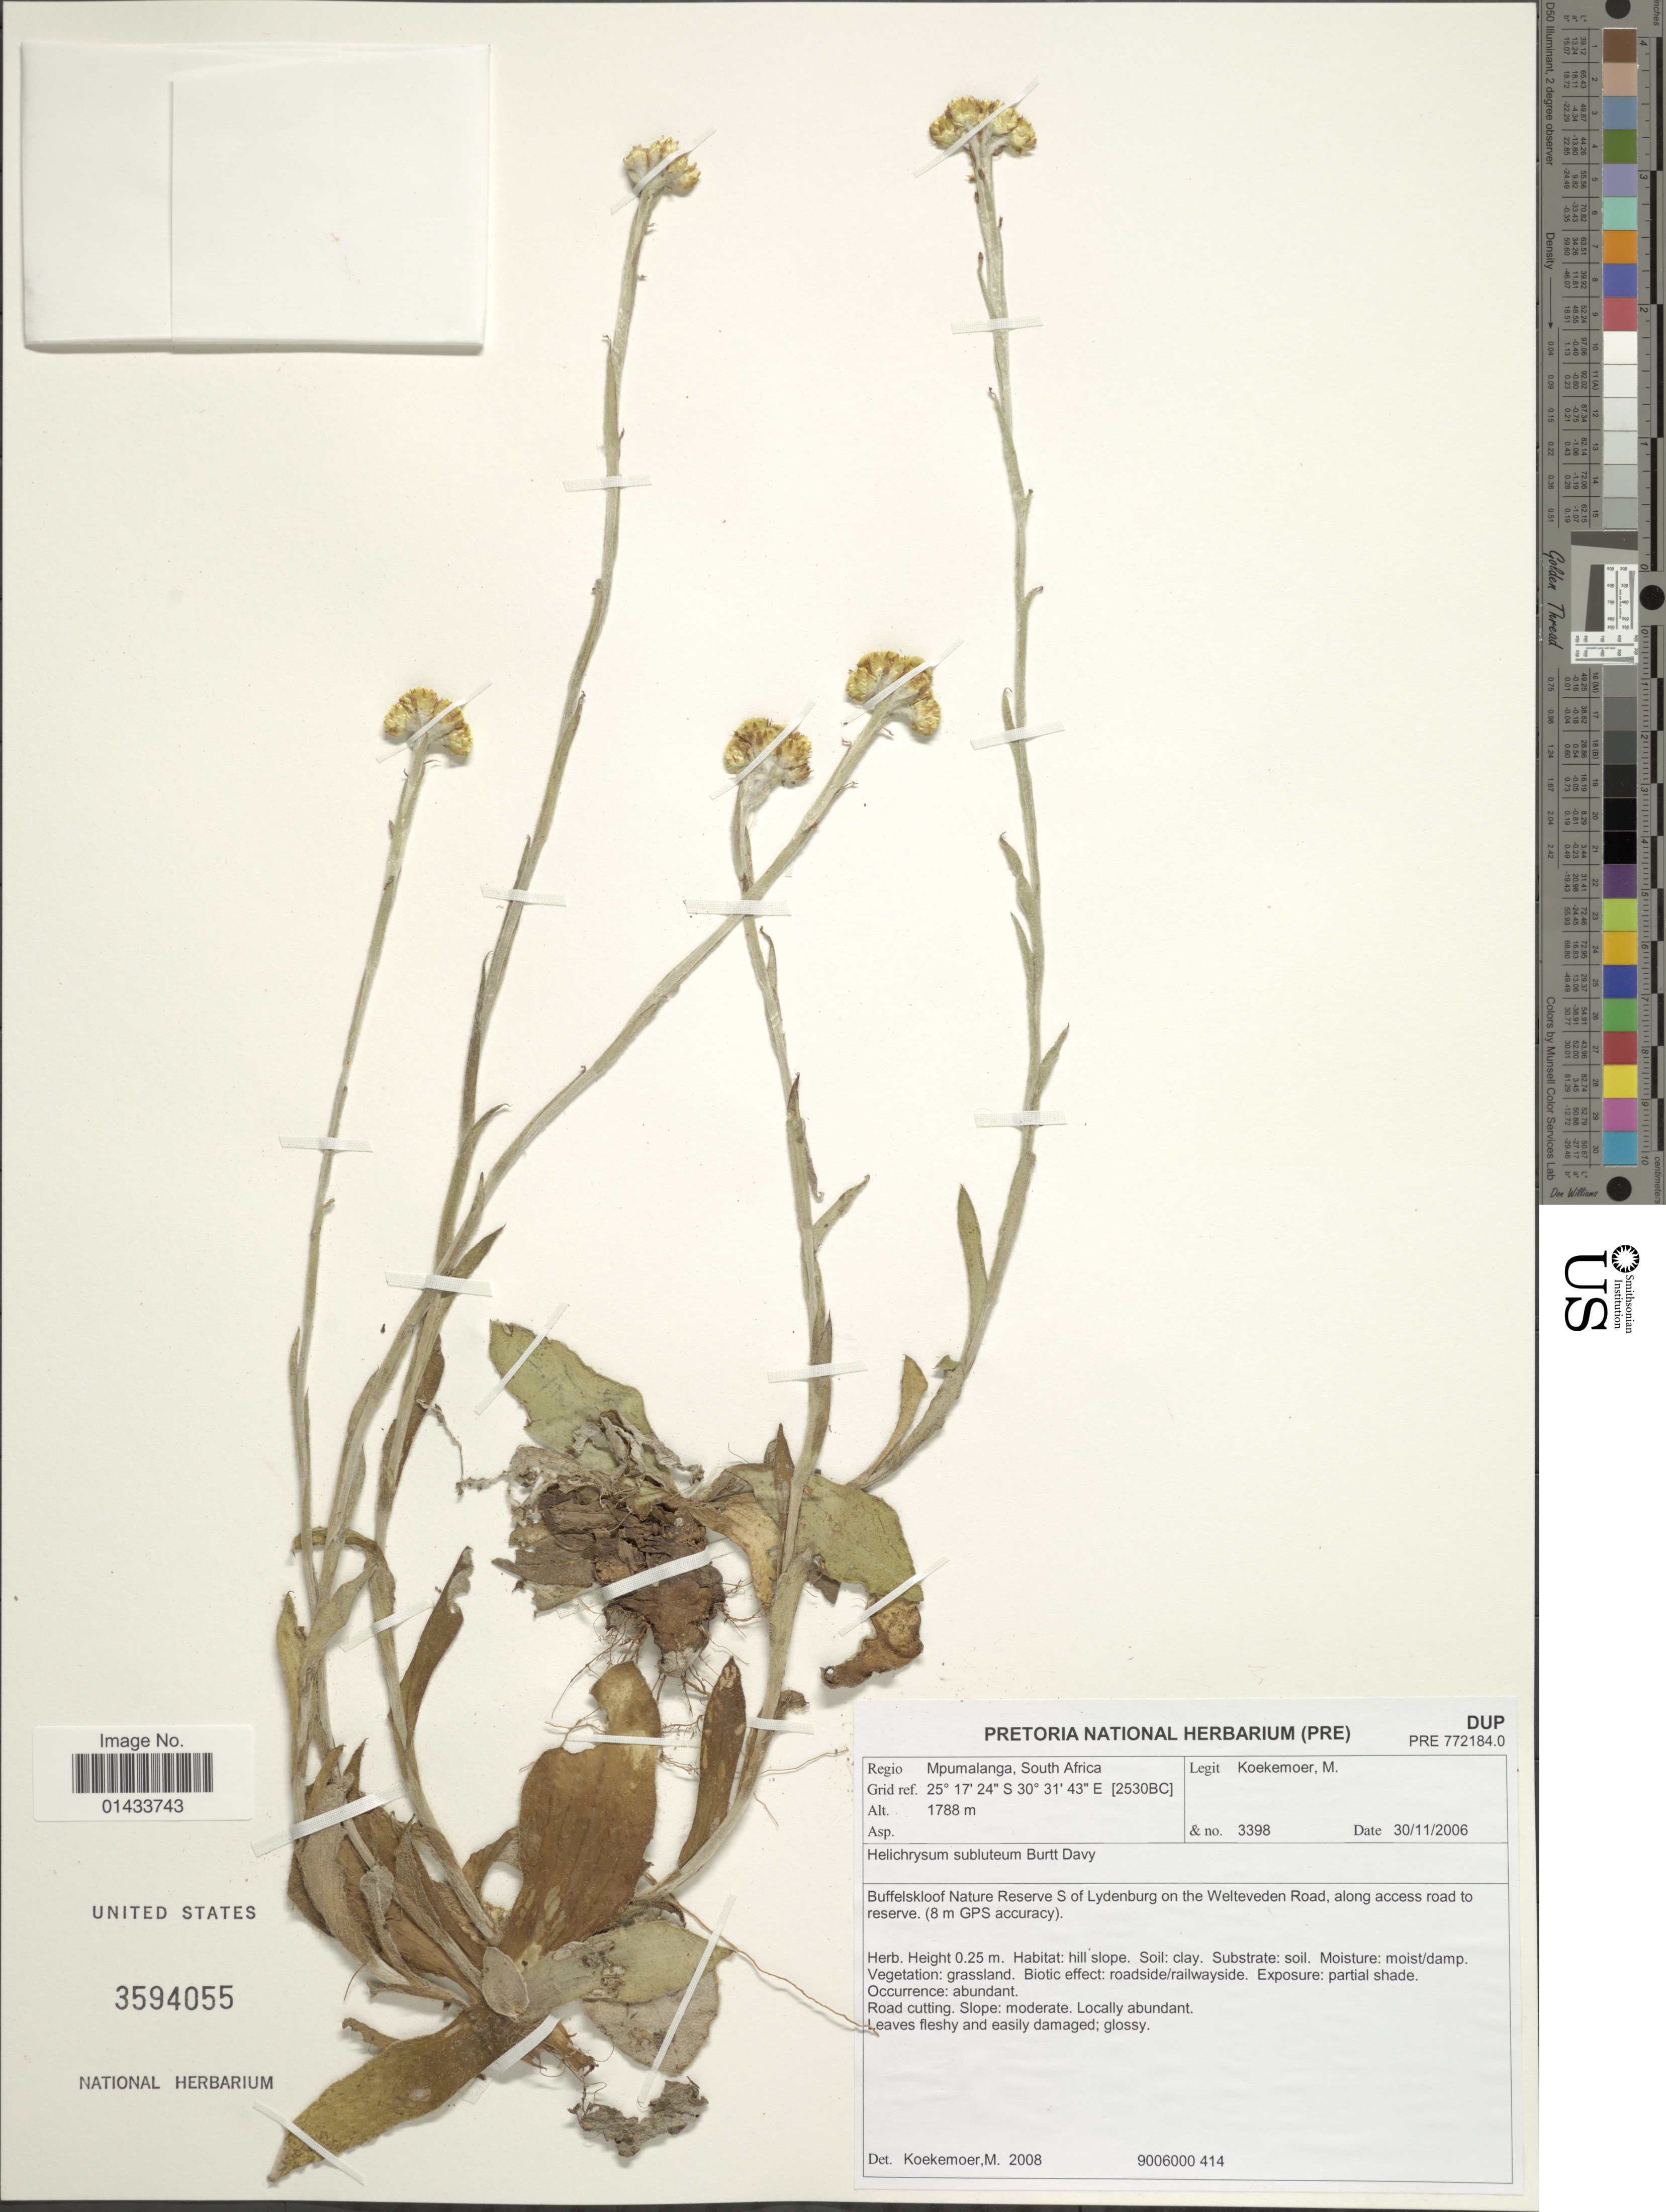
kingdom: Plantae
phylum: Tracheophyta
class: Magnoliopsida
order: Asterales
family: Asteraceae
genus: Helichrysum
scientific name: Helichrysum subluteum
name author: Burtt Davy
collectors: M. Koekemoer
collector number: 3398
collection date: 2006-11-30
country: South Africa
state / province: Mpumalanga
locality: Grid ref. [2530BC], Buffelskloof Nature Reserve S of Lydenburg on the Welteveden Road, along access road to reserve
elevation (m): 1788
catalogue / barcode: US 3594055